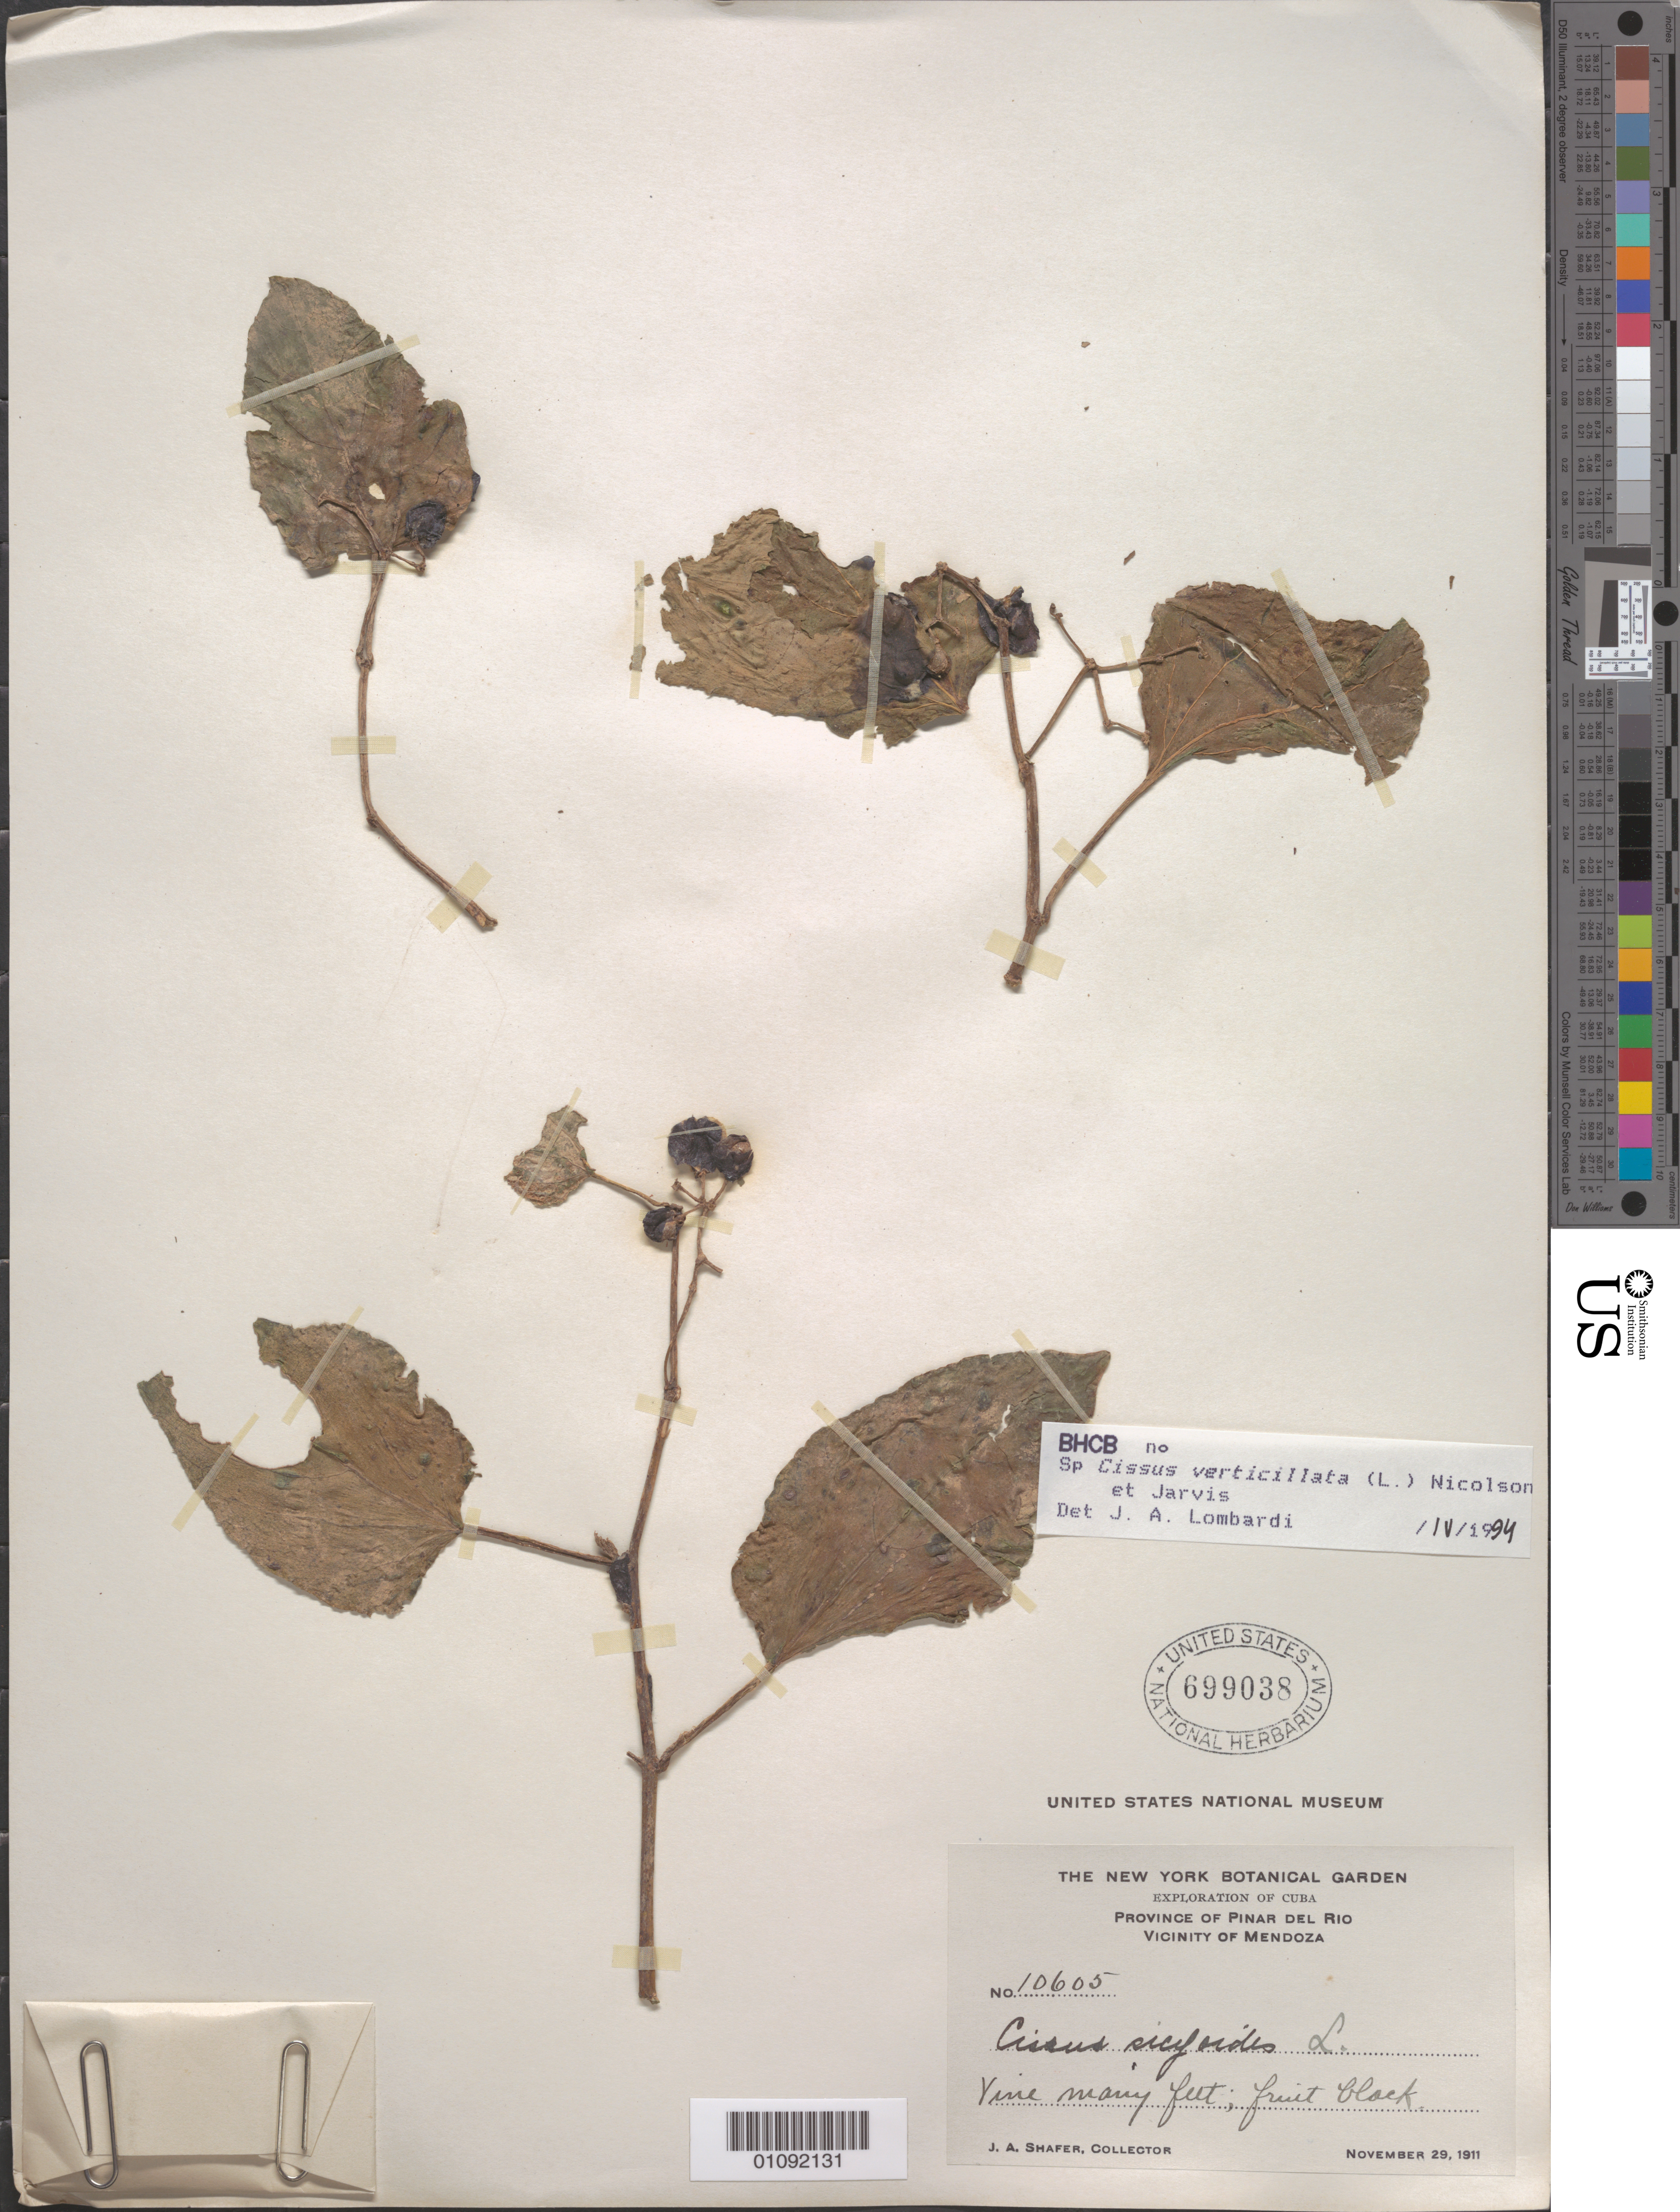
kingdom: Plantae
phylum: Tracheophyta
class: Magnoliopsida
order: Vitales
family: Vitaceae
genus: Cissus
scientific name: Cissus verticillata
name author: (L.) Nicolson & C.E. Jarvis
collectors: J. A. Shafer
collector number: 10605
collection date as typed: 29 Nov 1911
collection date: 1911-11-29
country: Cuba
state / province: Pinar del Rio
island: Cuba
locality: Vicinity of Mendoza, Province of Pinar Del Rio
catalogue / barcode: US 699038